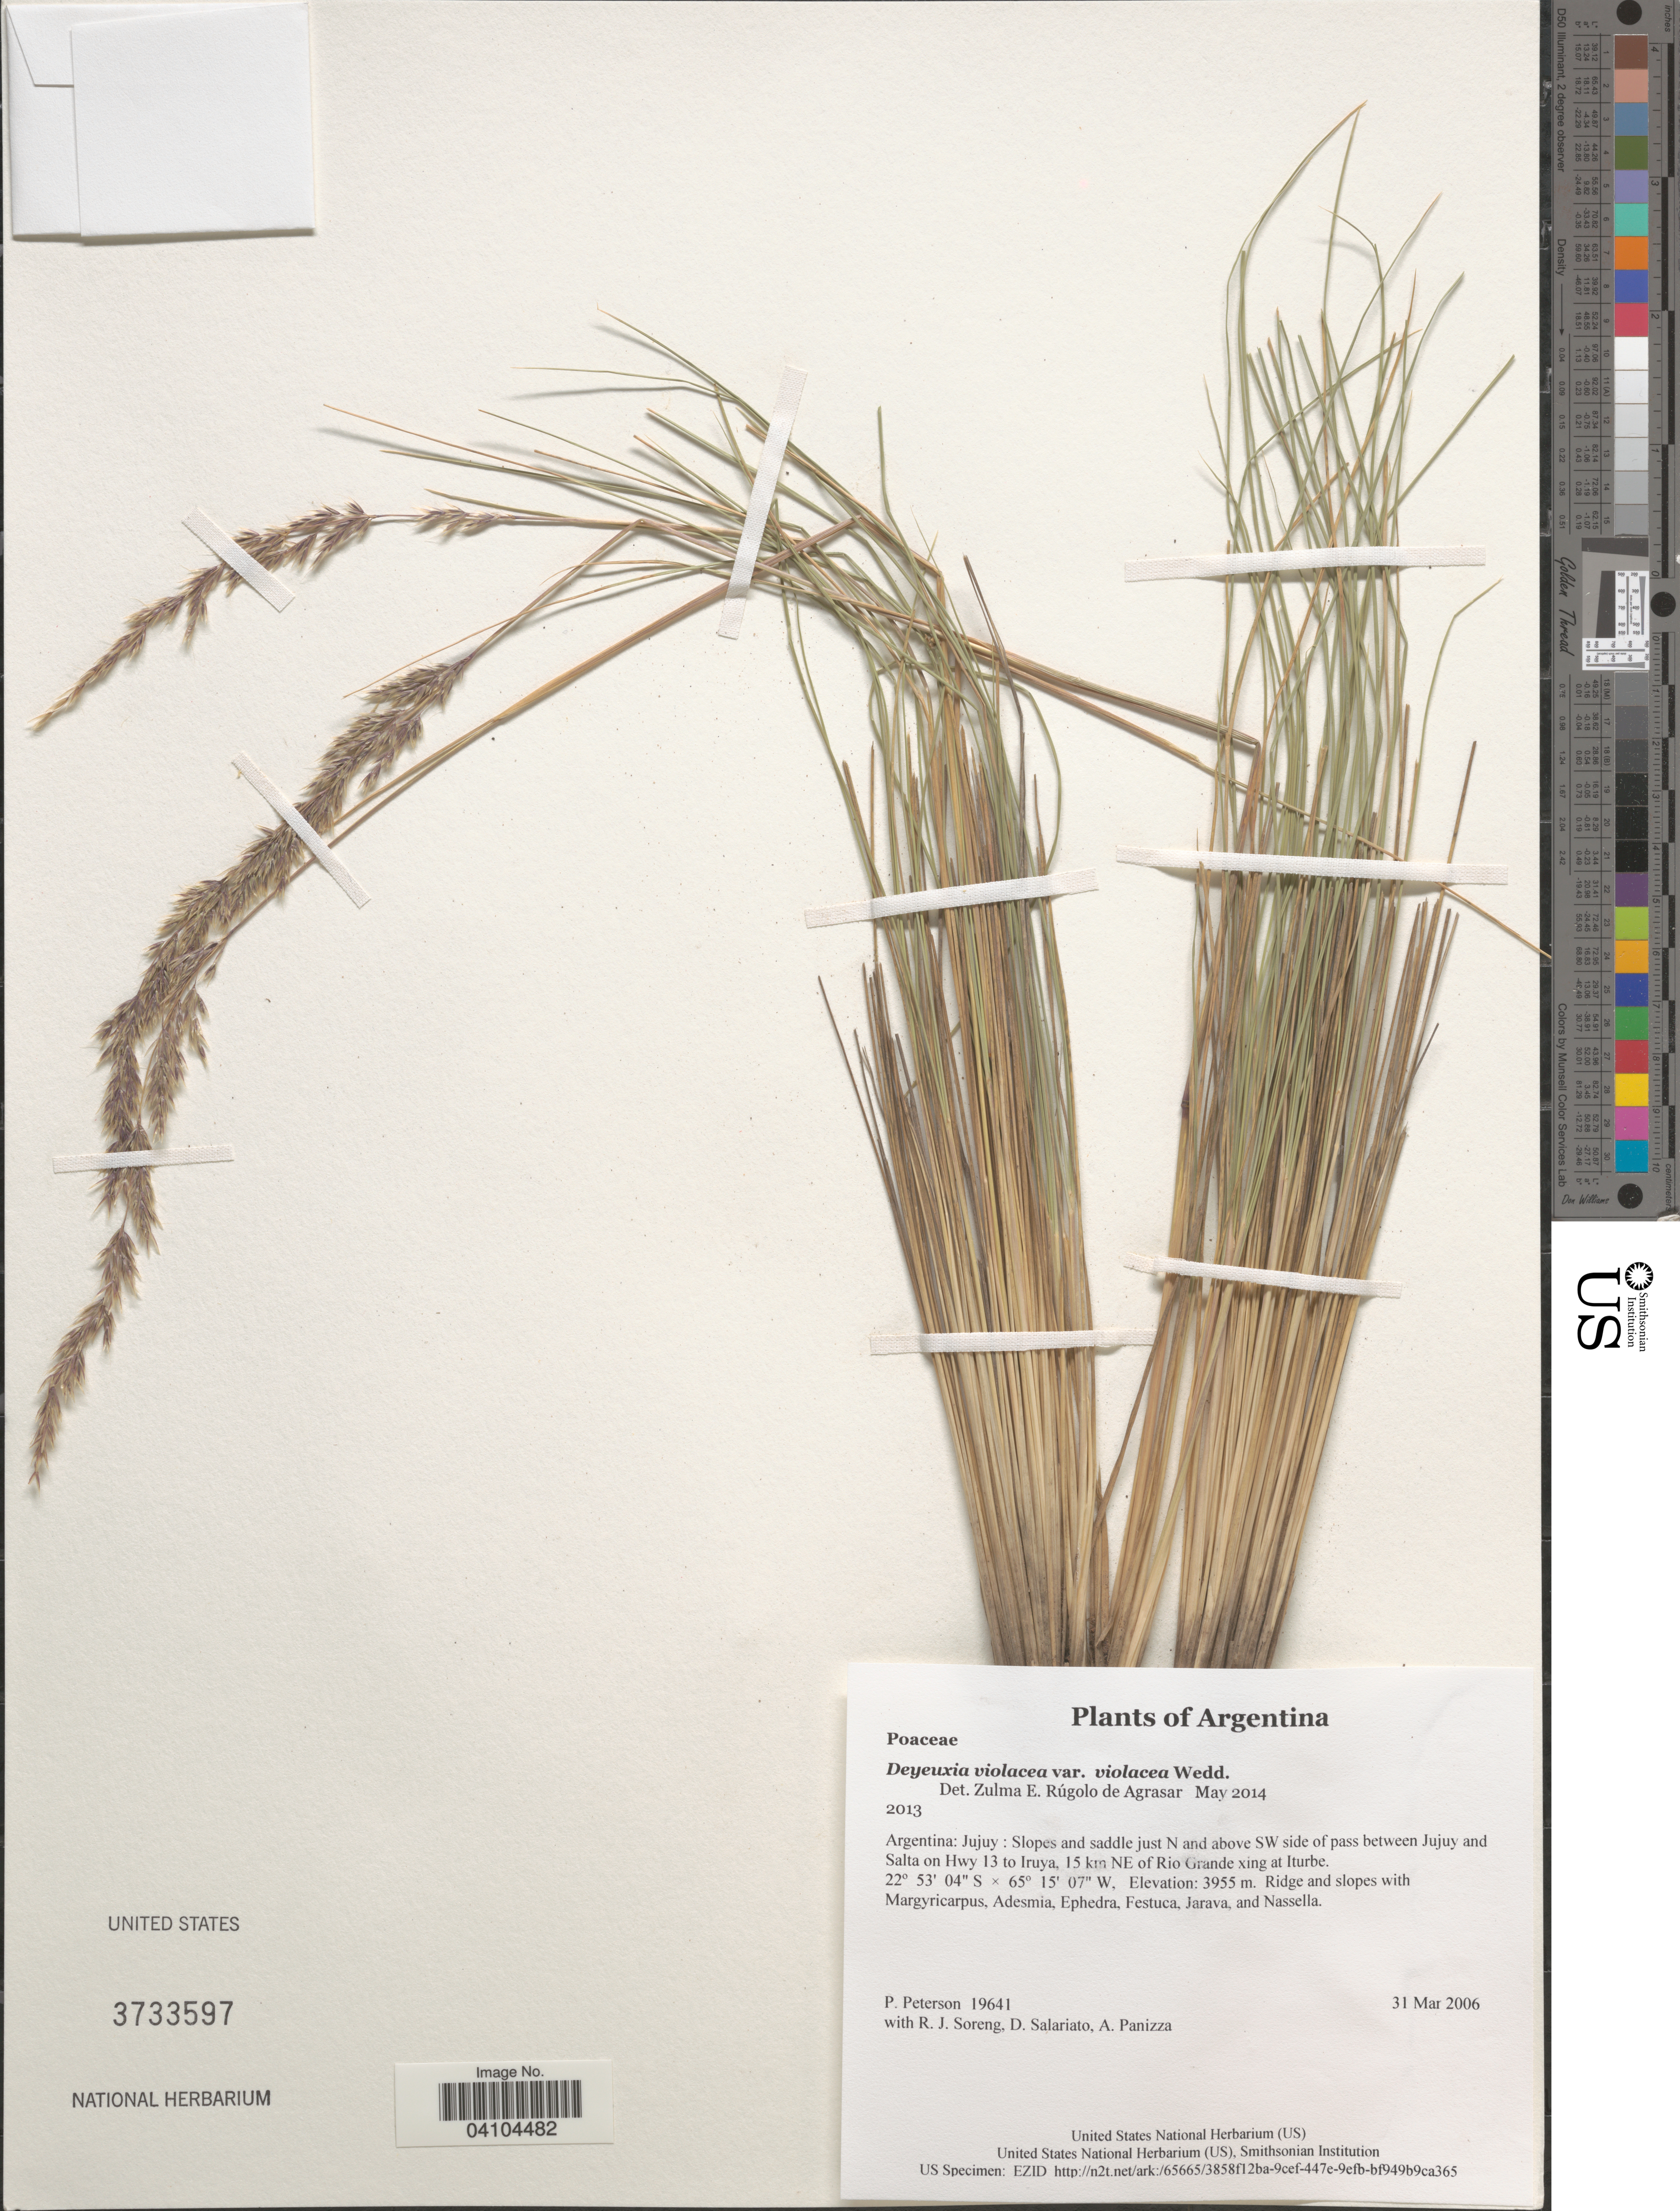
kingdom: Plantae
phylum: Tracheophyta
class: Liliopsida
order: Poales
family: Poaceae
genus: Cinnagrostis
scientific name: Cinnagrostis violacea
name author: (Wedd.) P.M. Peterson et al.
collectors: P. Peterson, R. J. Soreng, D. Salariato & A. Panizza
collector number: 19641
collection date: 2006-03-31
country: Argentina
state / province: Jujuy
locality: Slopes and saddle just N and above SW side of pass between Jujuy and Salta on Hwy 13 to Iruya. 15 km NE of Rio Grande xing at Iturbe.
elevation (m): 3955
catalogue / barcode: US 3733597